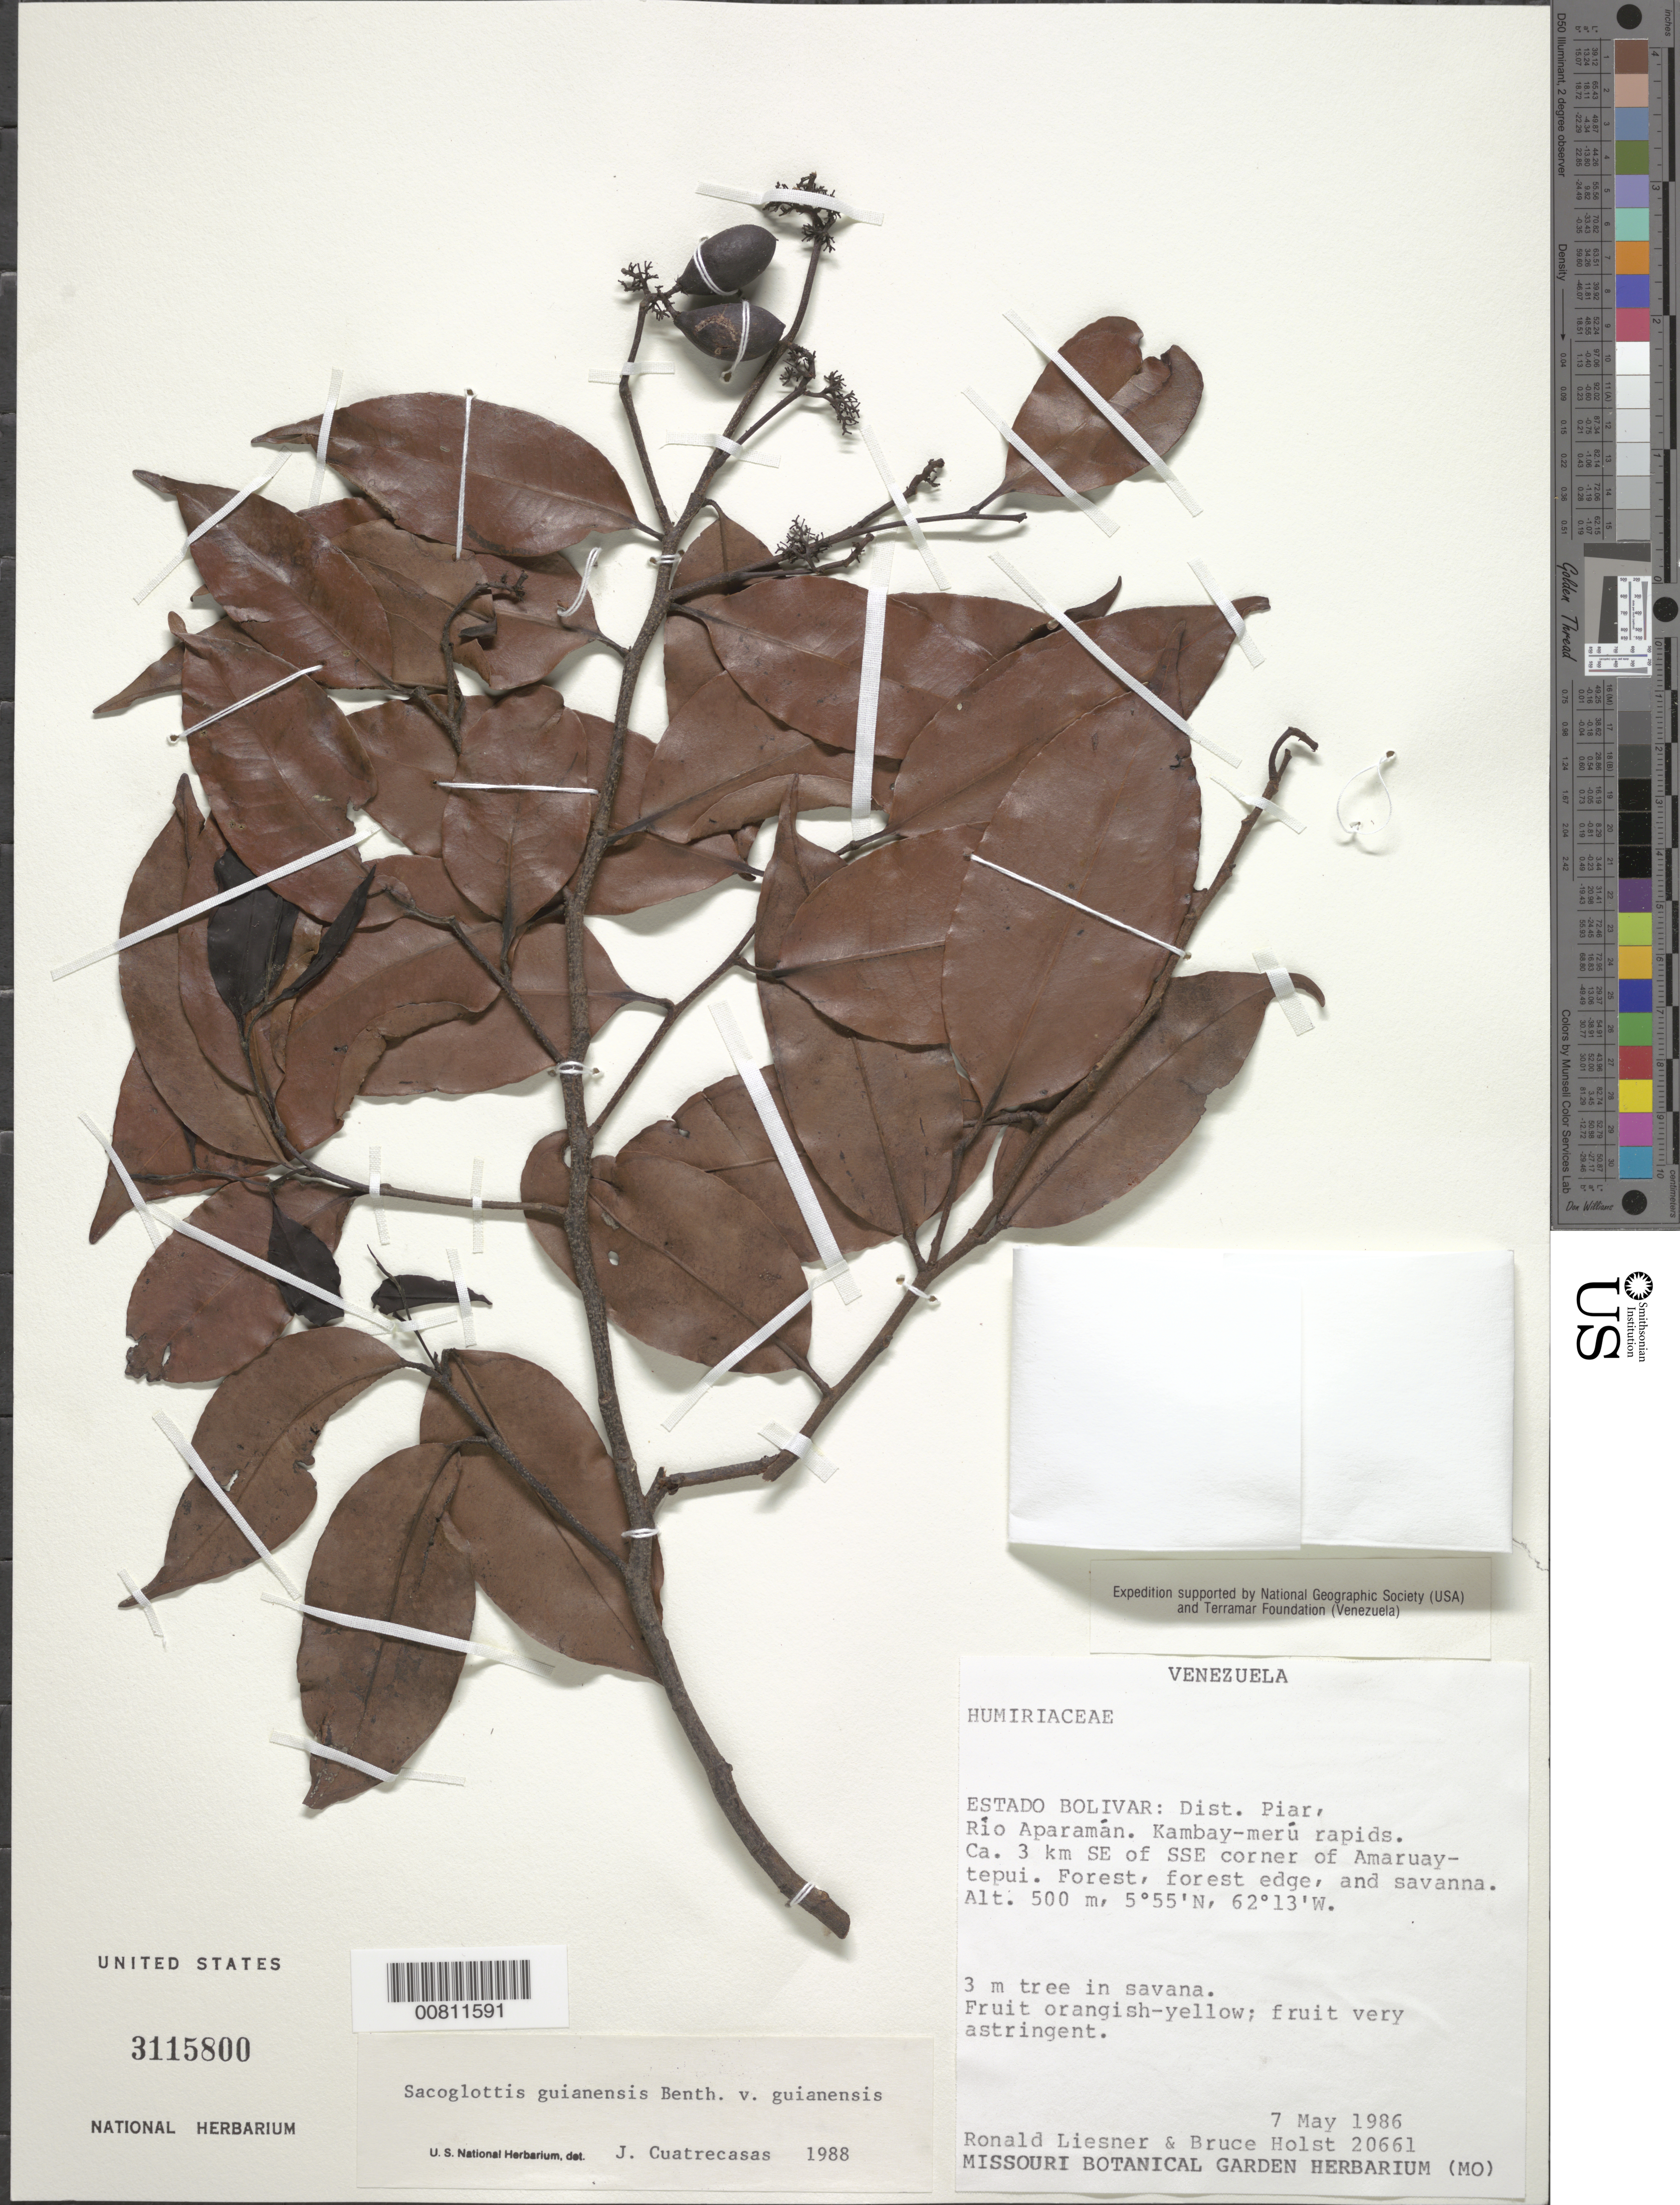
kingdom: Plantae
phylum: Tracheophyta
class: Magnoliopsida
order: Malpighiales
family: Humiriaceae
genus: Sacoglottis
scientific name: Sacoglottis guianensis var. guianensis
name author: Benth.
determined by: Cuatrecasas, J.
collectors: R. L. Liesner & B. Holst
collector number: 20661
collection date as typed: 7-May-86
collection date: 1986-05-07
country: Venezuela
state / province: Bolívar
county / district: Piar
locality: Río Aparamán, Kambay-merú rapids, 3 km SE of SSE corner of Amaruay-tepuí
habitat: Forest, forest edge, savanna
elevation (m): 500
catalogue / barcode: US 3115800